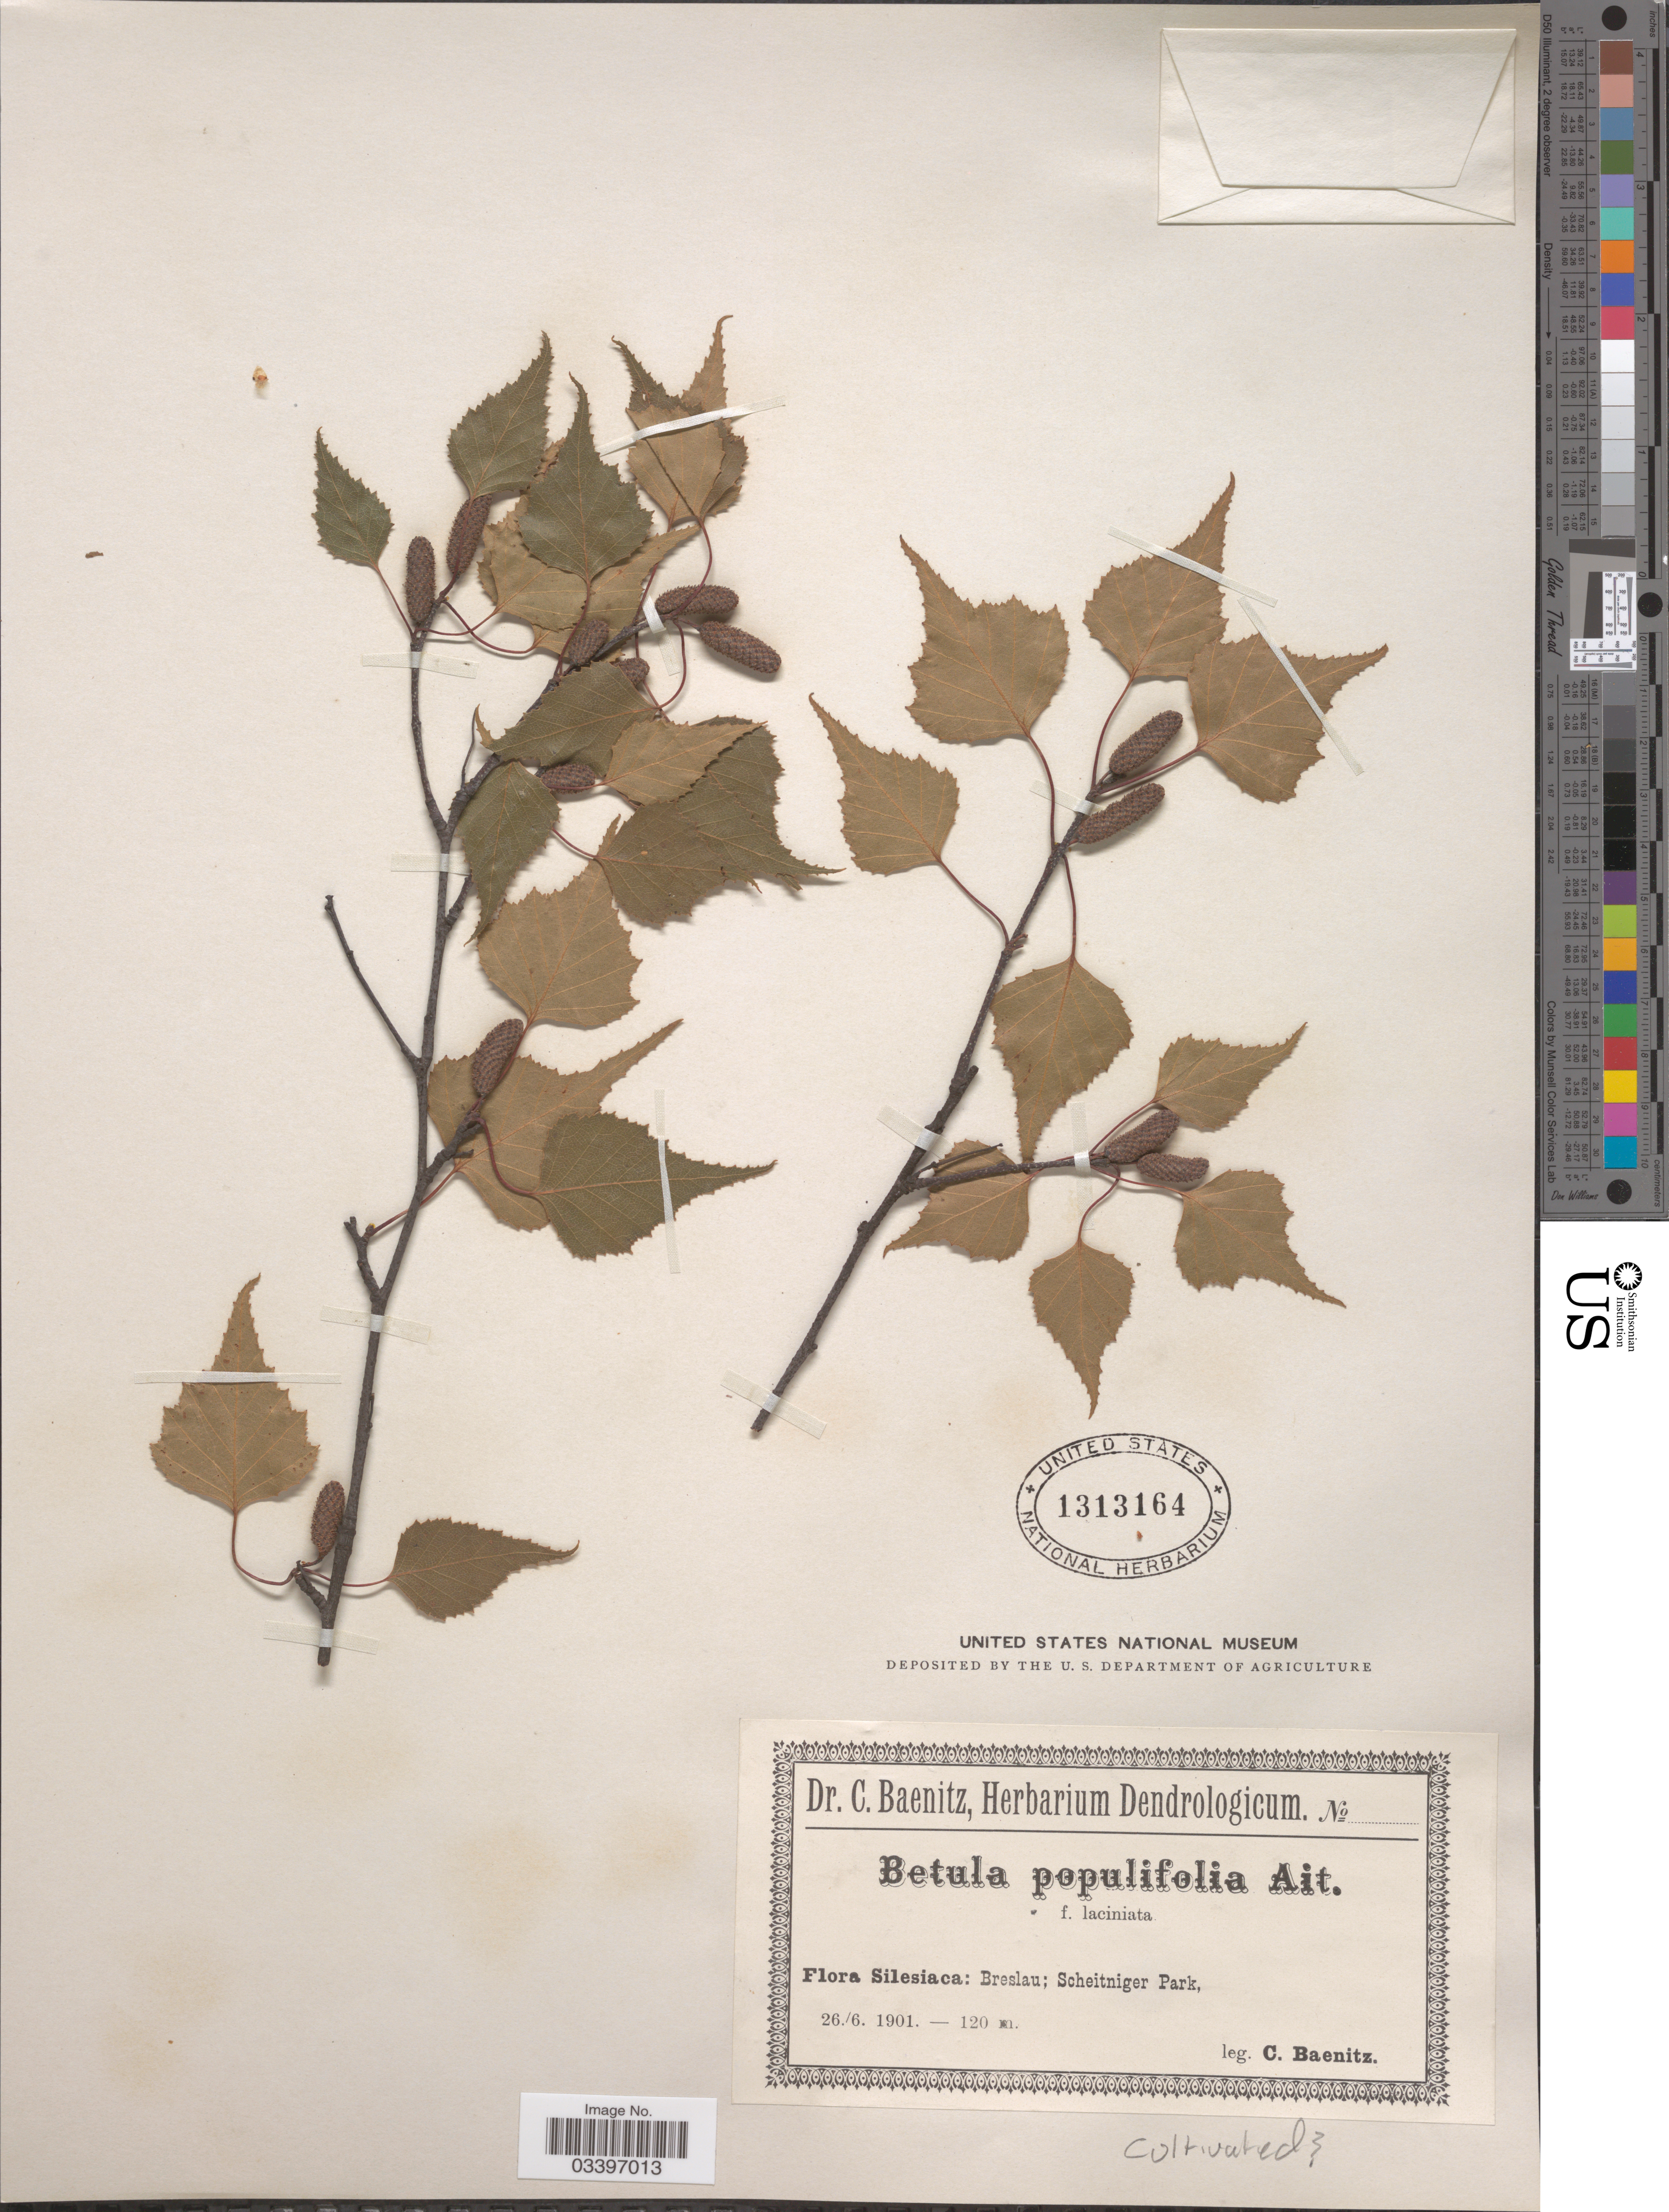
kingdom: Plantae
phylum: Tracheophyta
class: Magnoliopsida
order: Fagales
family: Betulaceae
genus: Betula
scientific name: Betula populifolia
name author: Marshall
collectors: C. G. Baenitz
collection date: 1901-06-26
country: Poland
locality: Silesiaca: Breslau; Scheitniger Park.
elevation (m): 120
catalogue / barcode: US 1313164